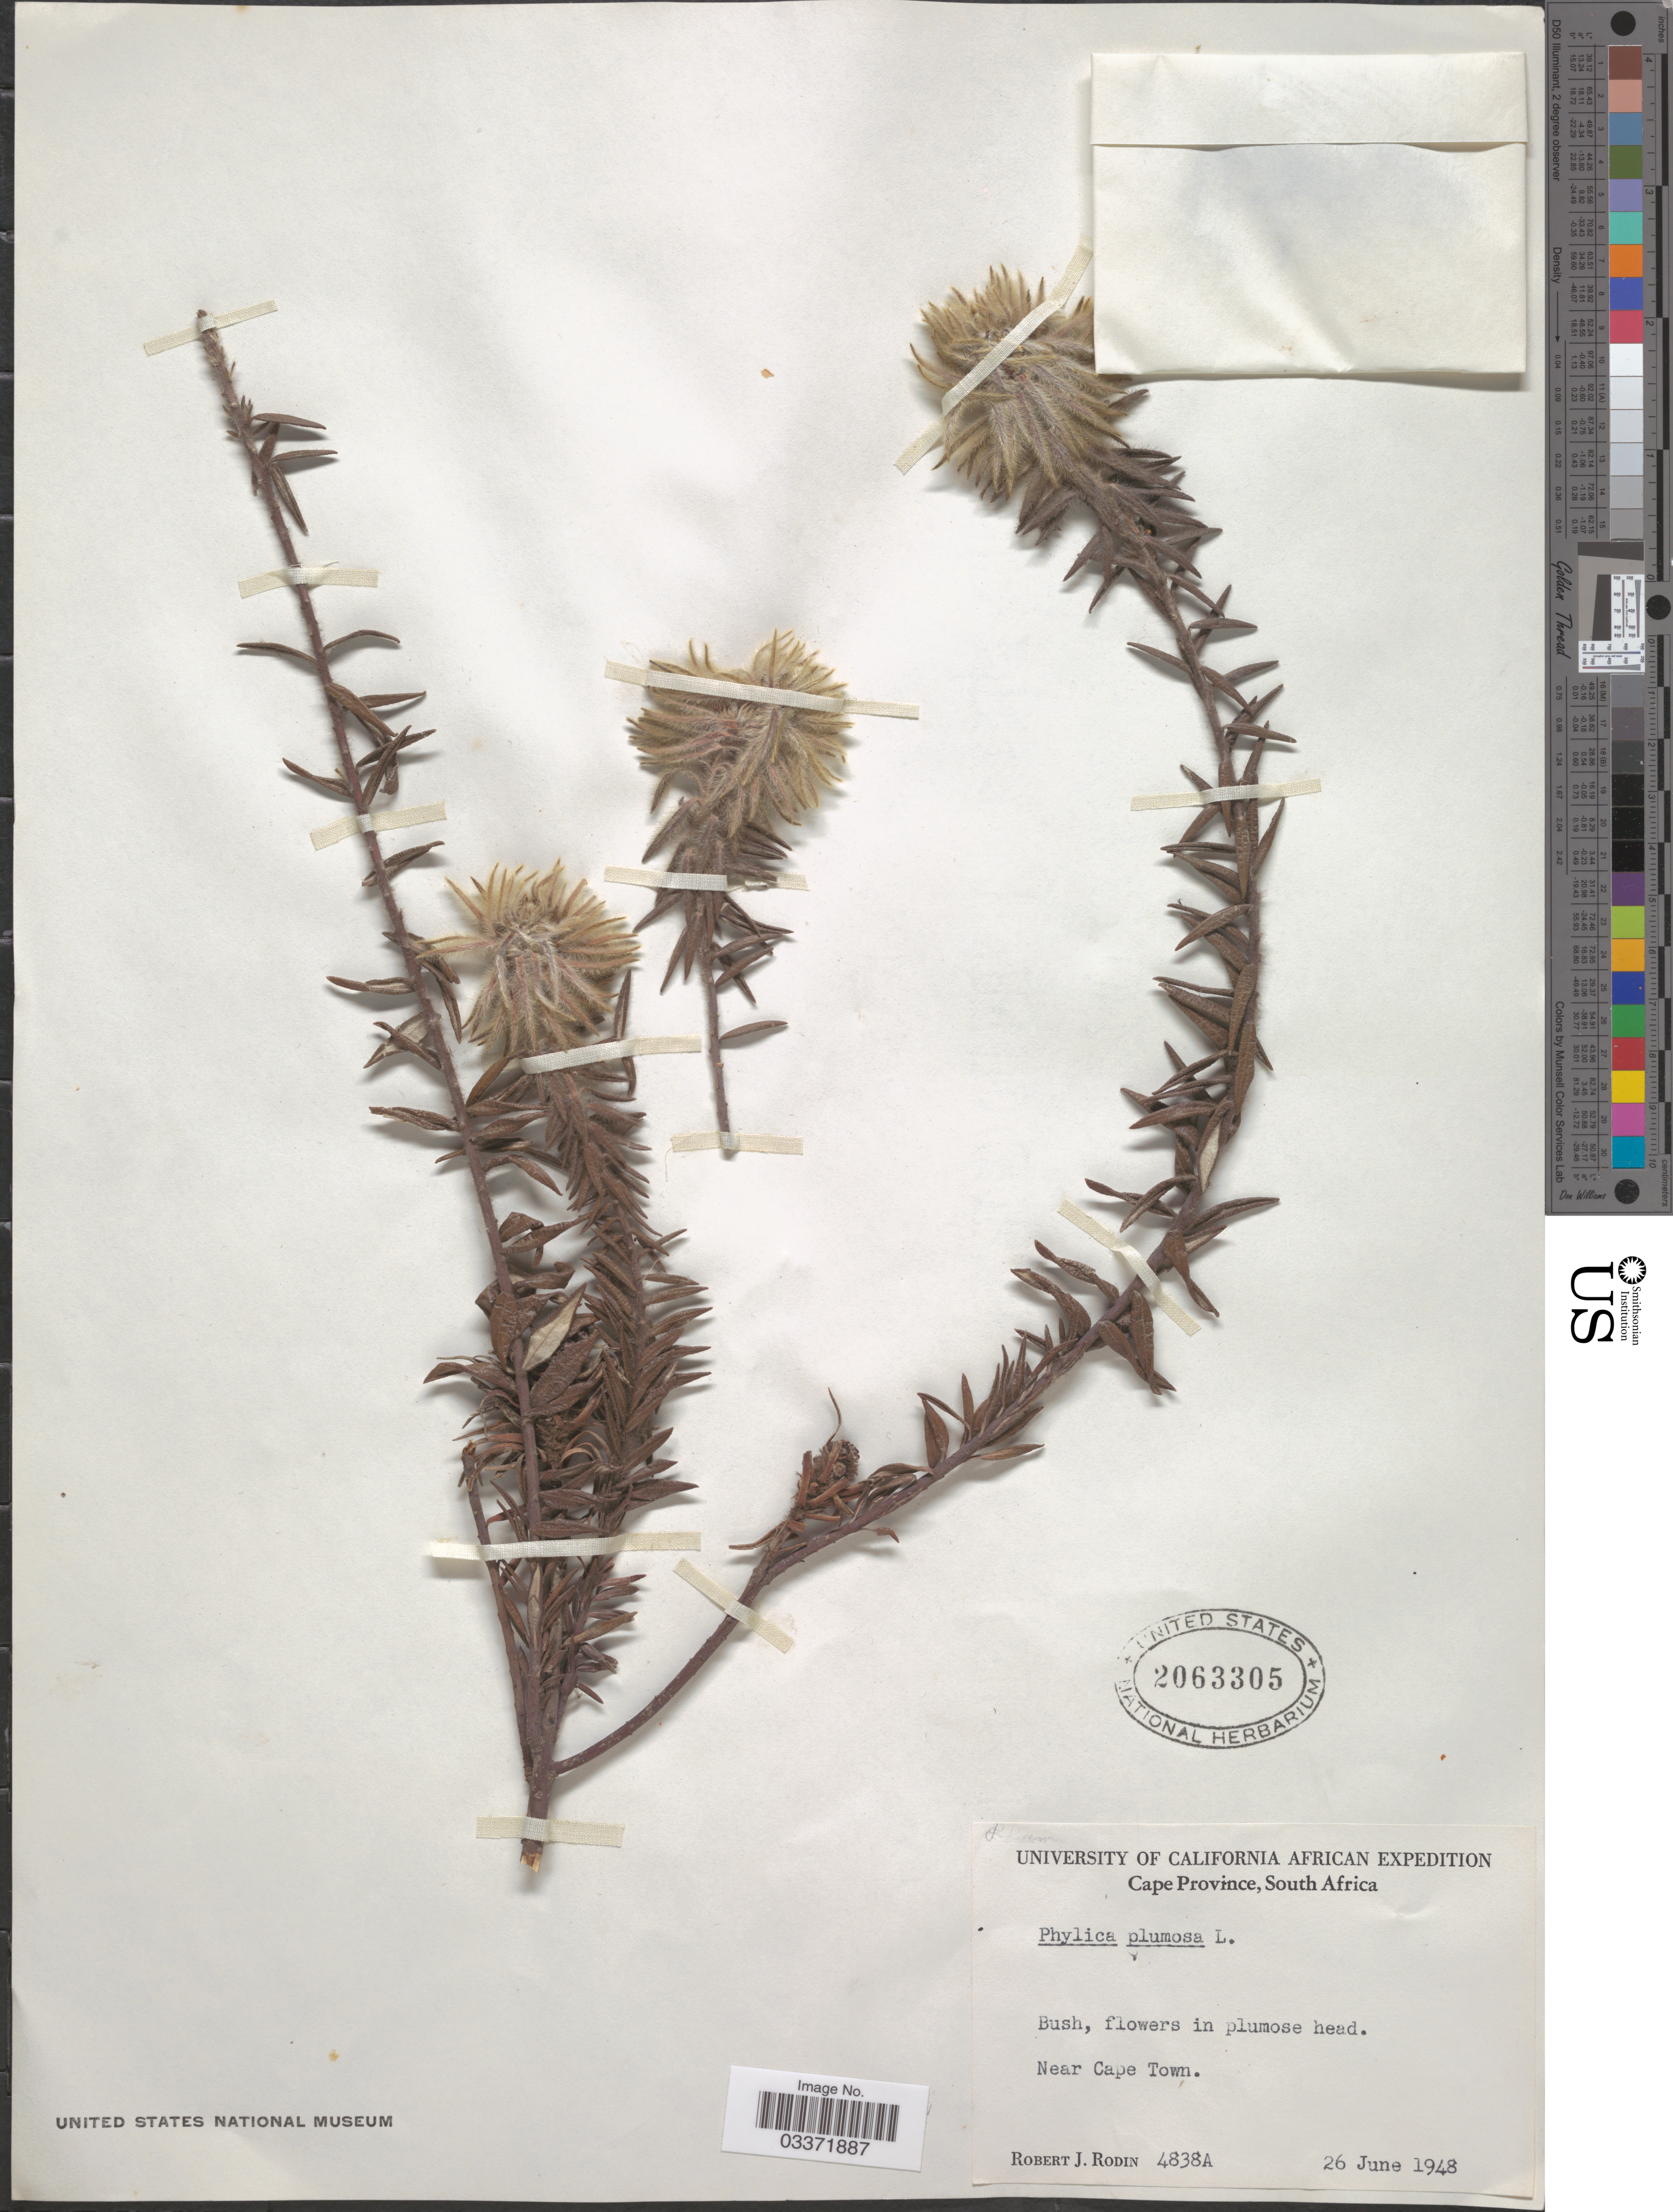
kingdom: Plantae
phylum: Tracheophyta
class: Magnoliopsida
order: Rosales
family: Rhamnaceae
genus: Phylica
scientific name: Phylica plumosa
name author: L.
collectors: R. J. Rodin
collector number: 4838A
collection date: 1948-06-26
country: South Africa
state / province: Western Cape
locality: Near Cape Town.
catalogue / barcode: US 2063305